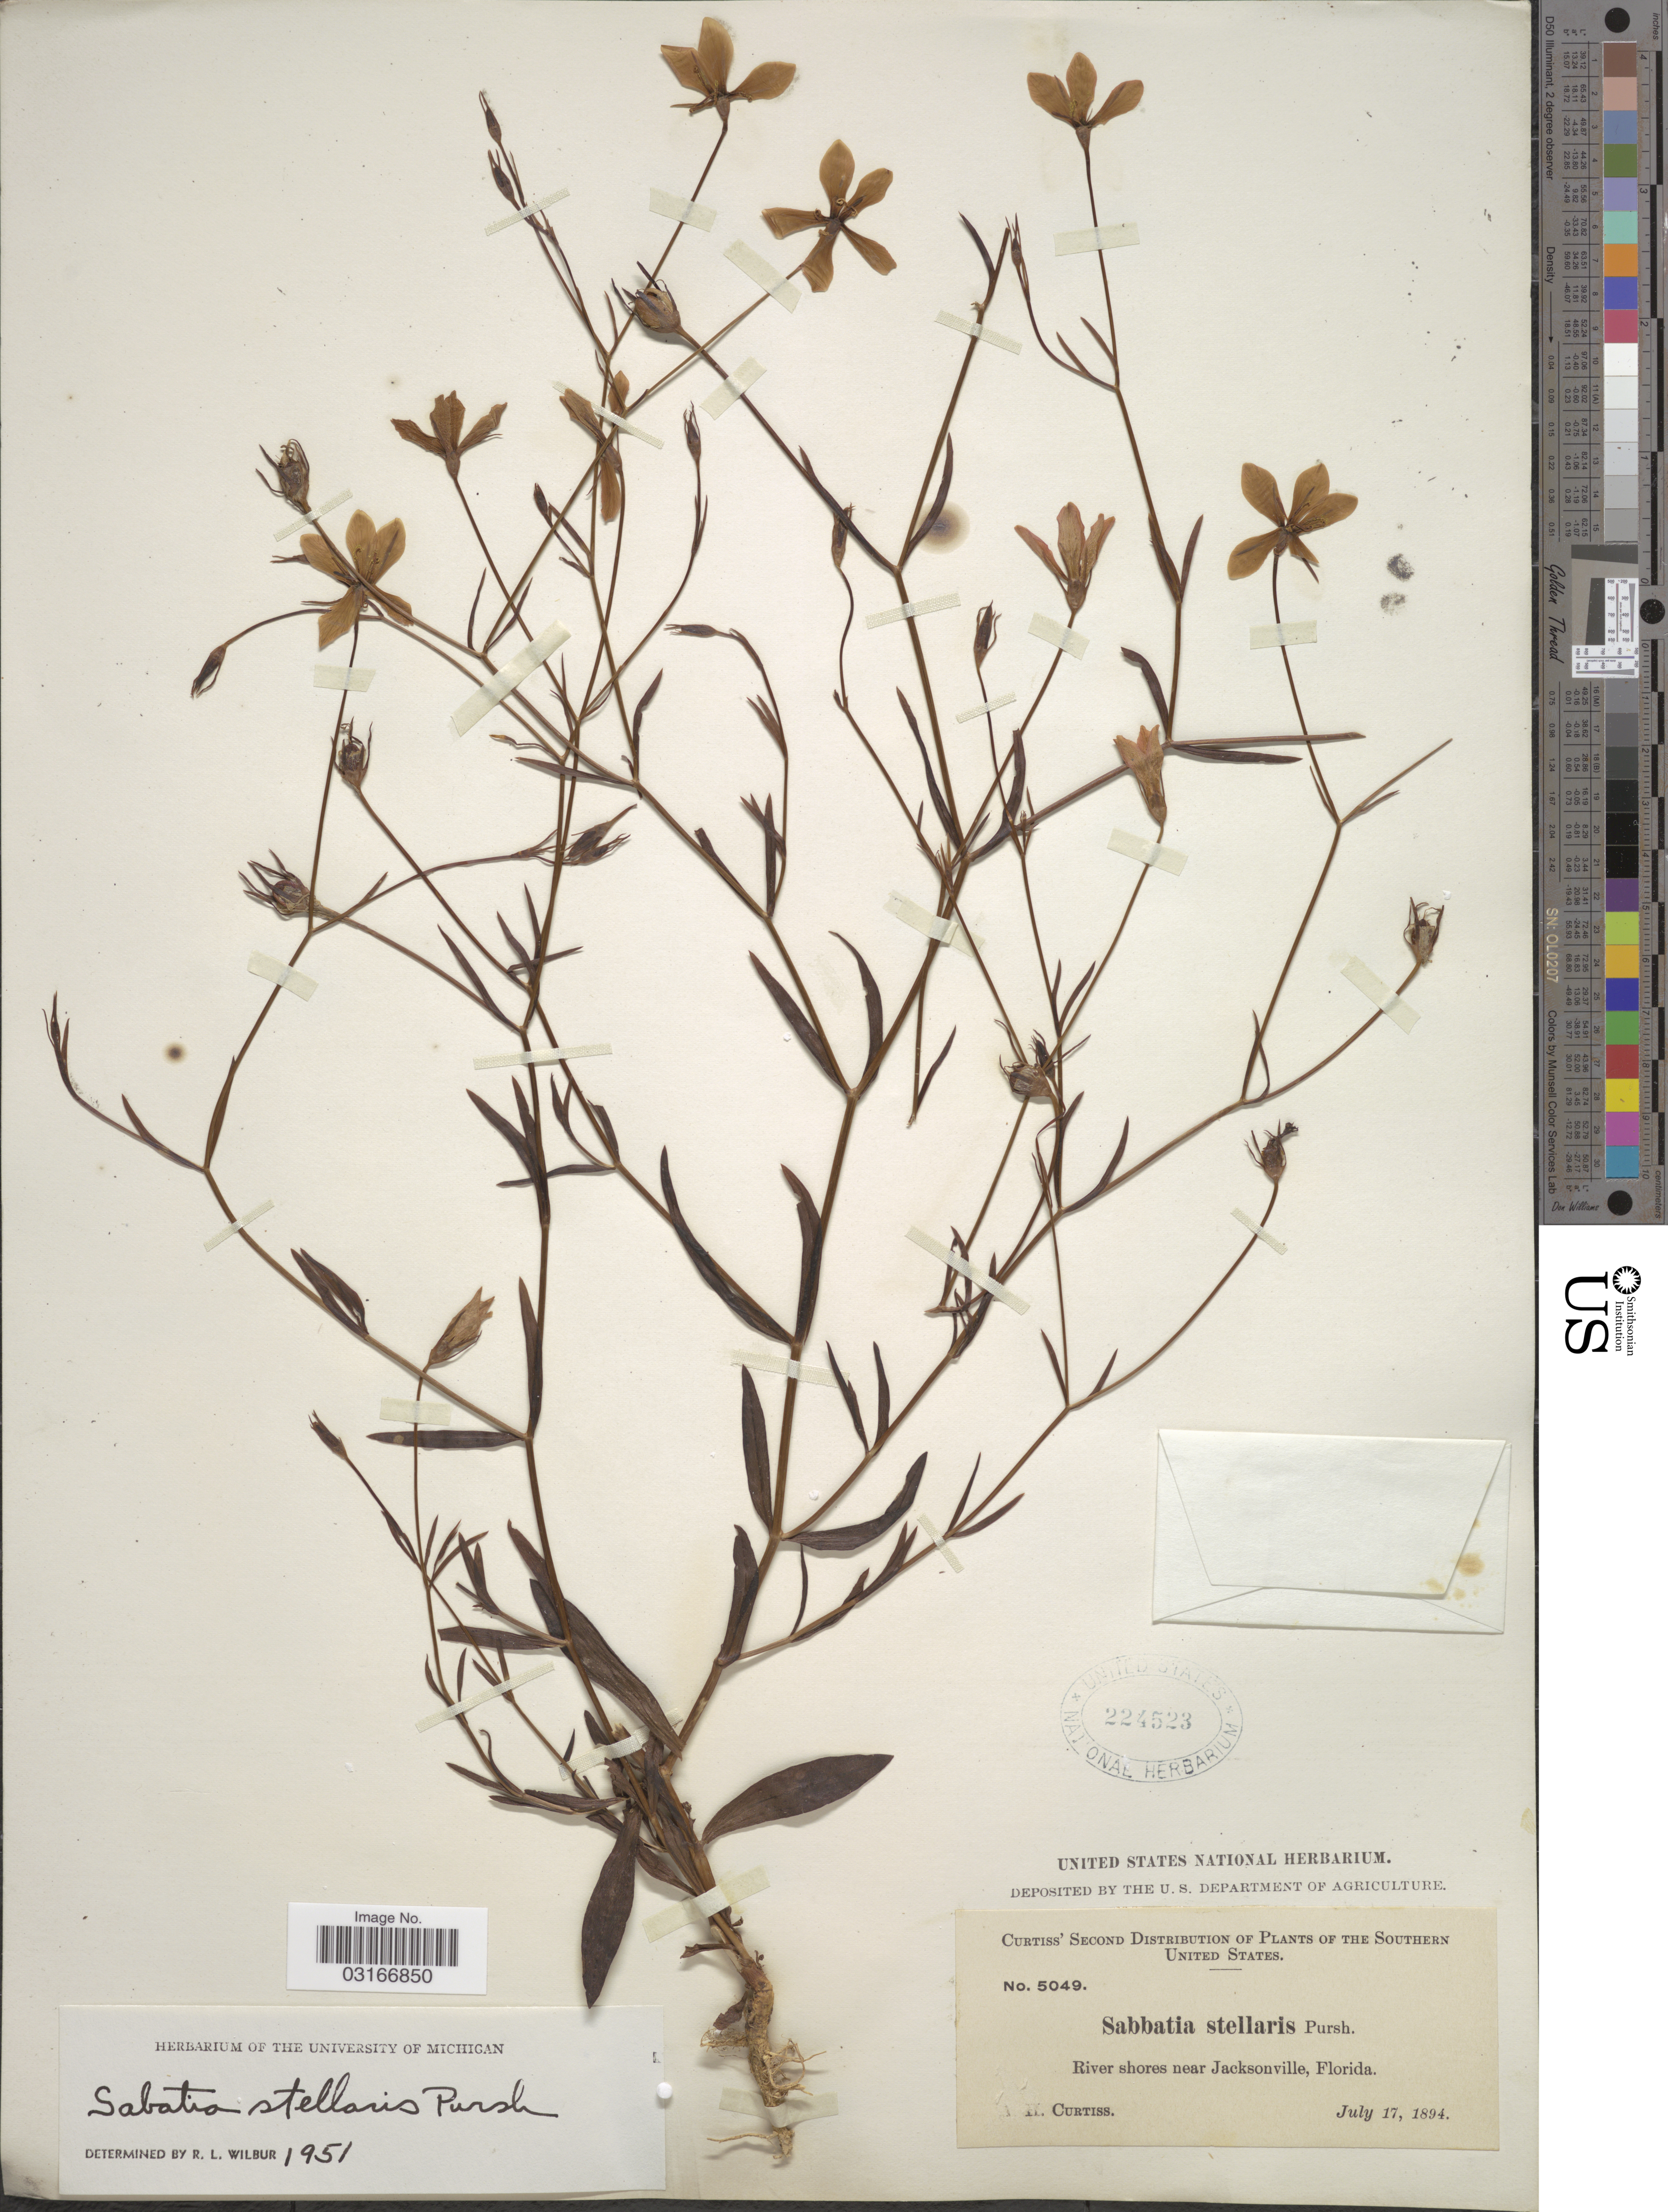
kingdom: Plantae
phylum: Tracheophyta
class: Magnoliopsida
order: Gentianales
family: Gentianaceae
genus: Sabatia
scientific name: Sabatia stellaris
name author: Pursh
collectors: A. H. Curtiss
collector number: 5049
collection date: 1894-07-17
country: United States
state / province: Florida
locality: The Southern United States. River shores near Jacksonville.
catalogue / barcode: US 224523